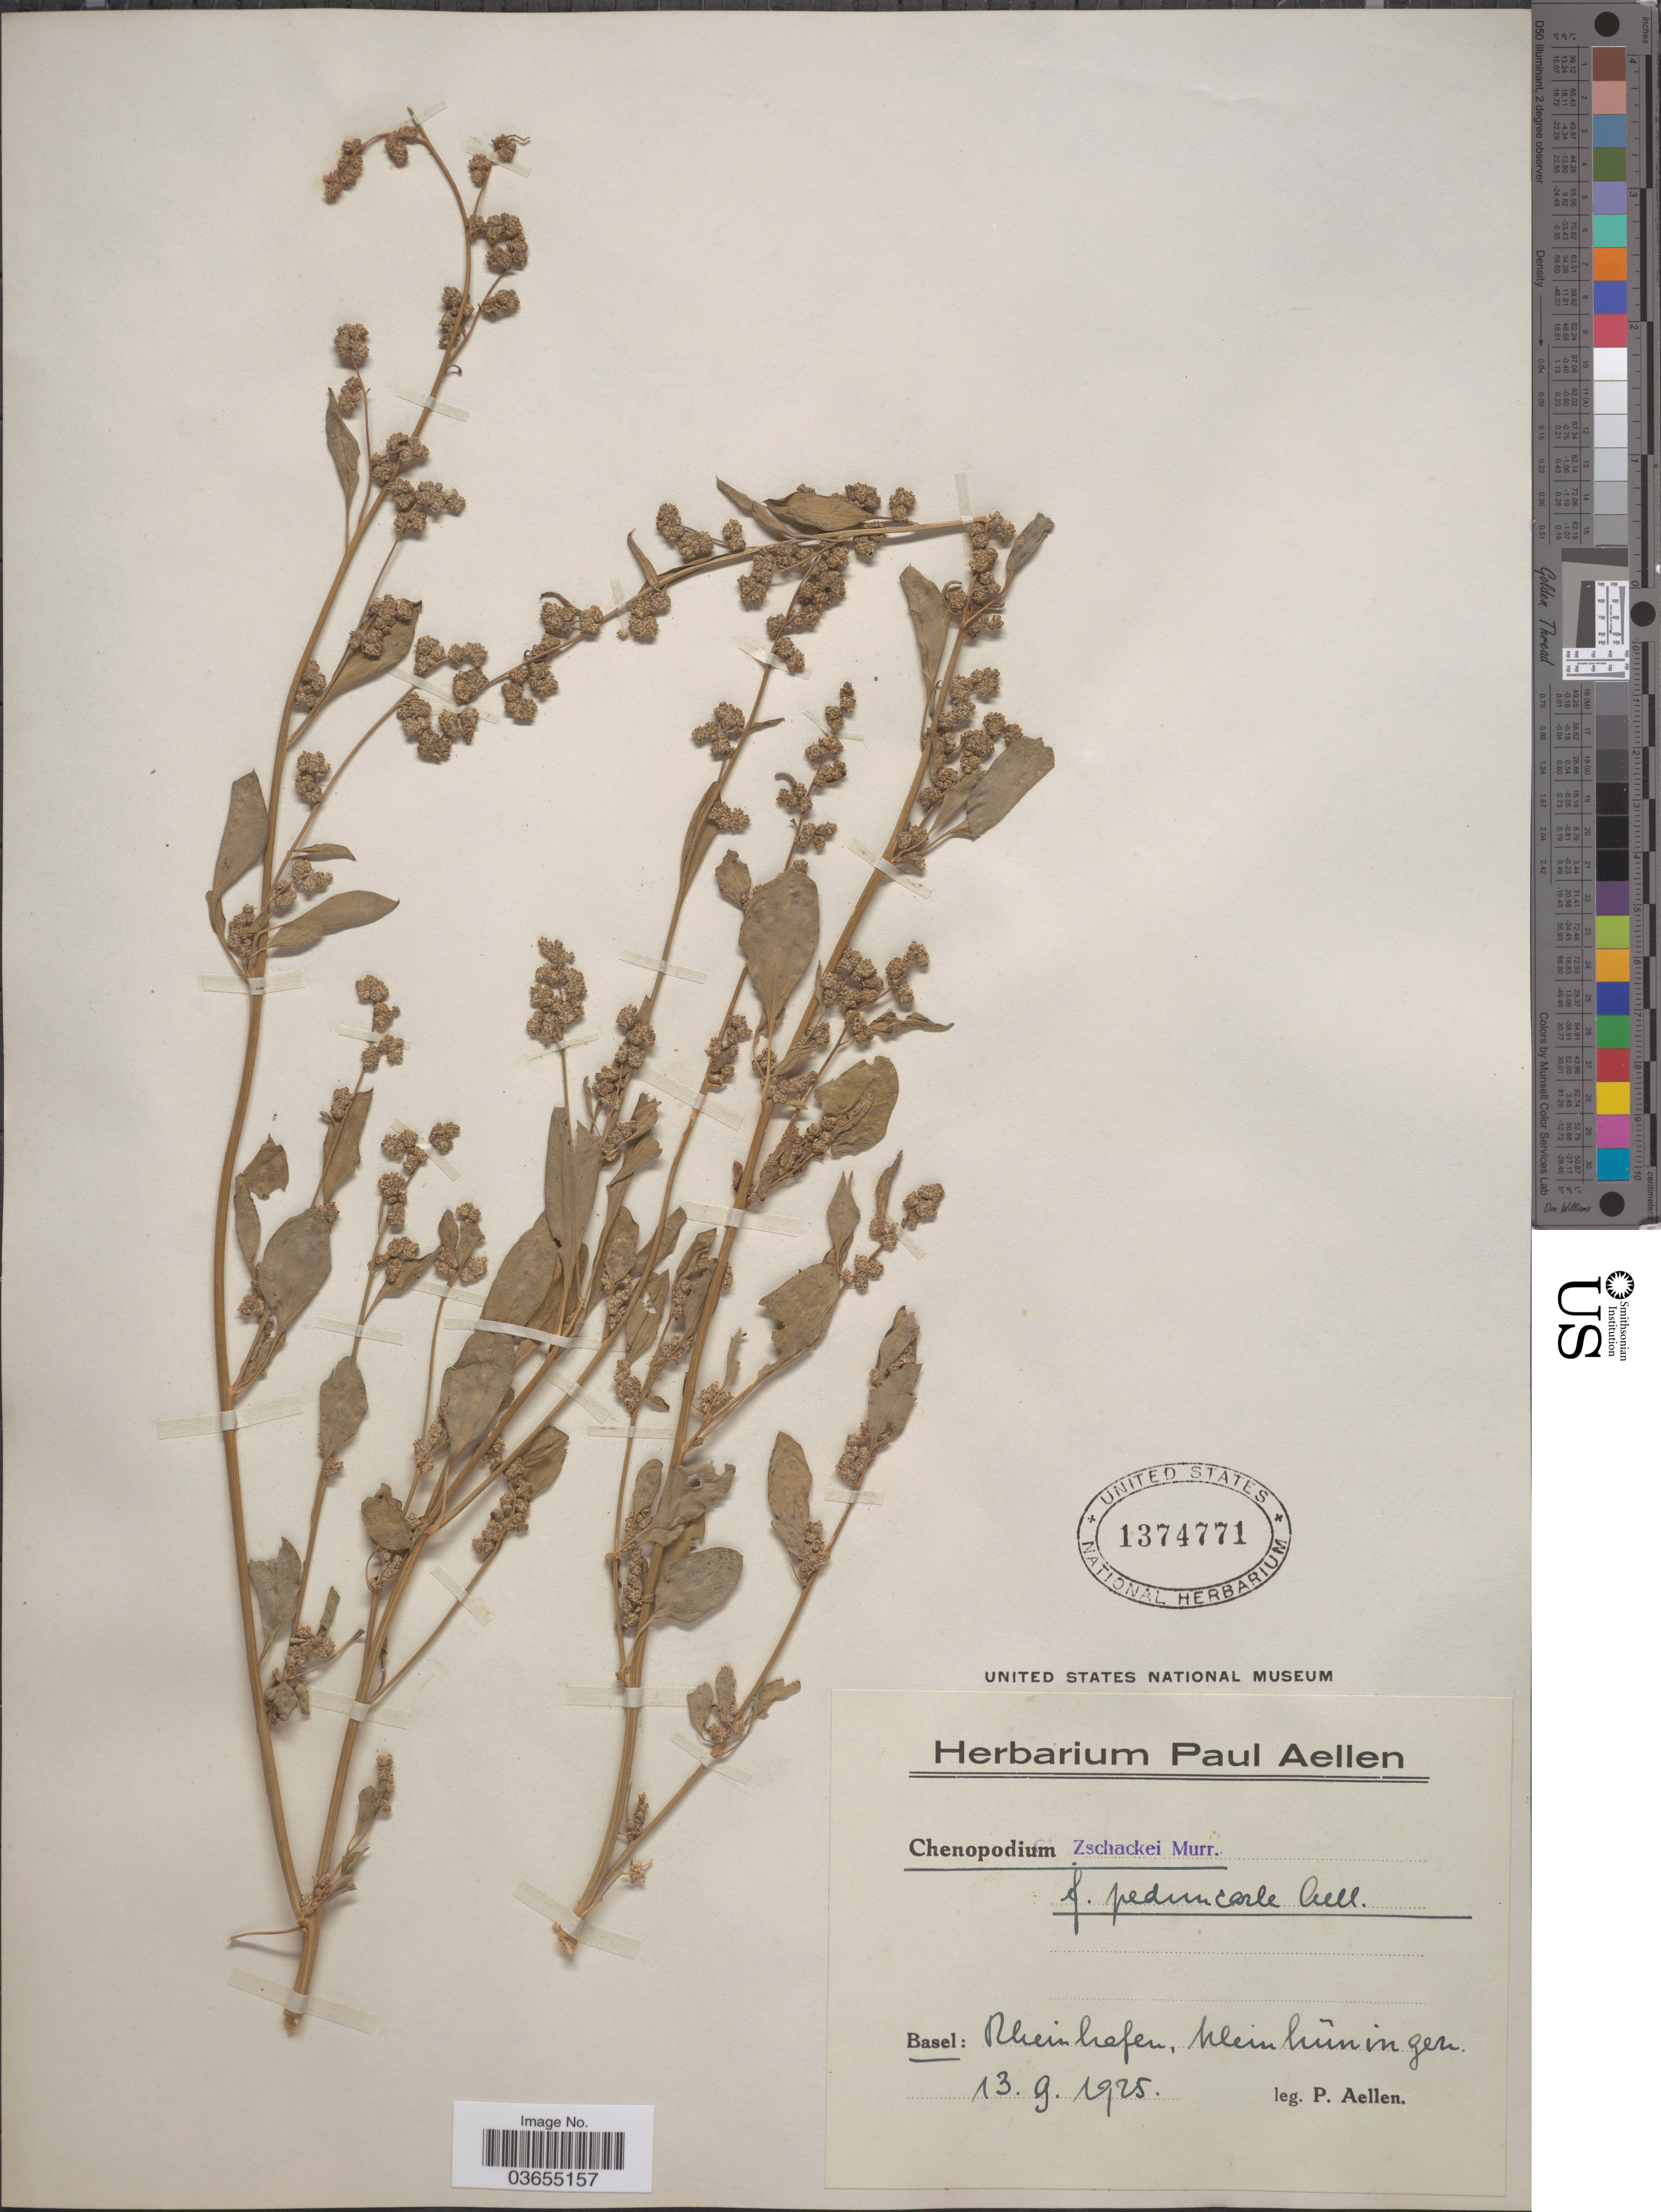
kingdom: Plantae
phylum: Tracheophyta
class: Magnoliopsida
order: Caryophyllales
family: Amaranthaceae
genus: Chenopodium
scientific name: Chenopodium zschackei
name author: Murr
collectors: P. Aellen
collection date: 1925-09-13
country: Switzerland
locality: Basel: Rheinhofen, Kleinhüningen.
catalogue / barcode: US 1374771